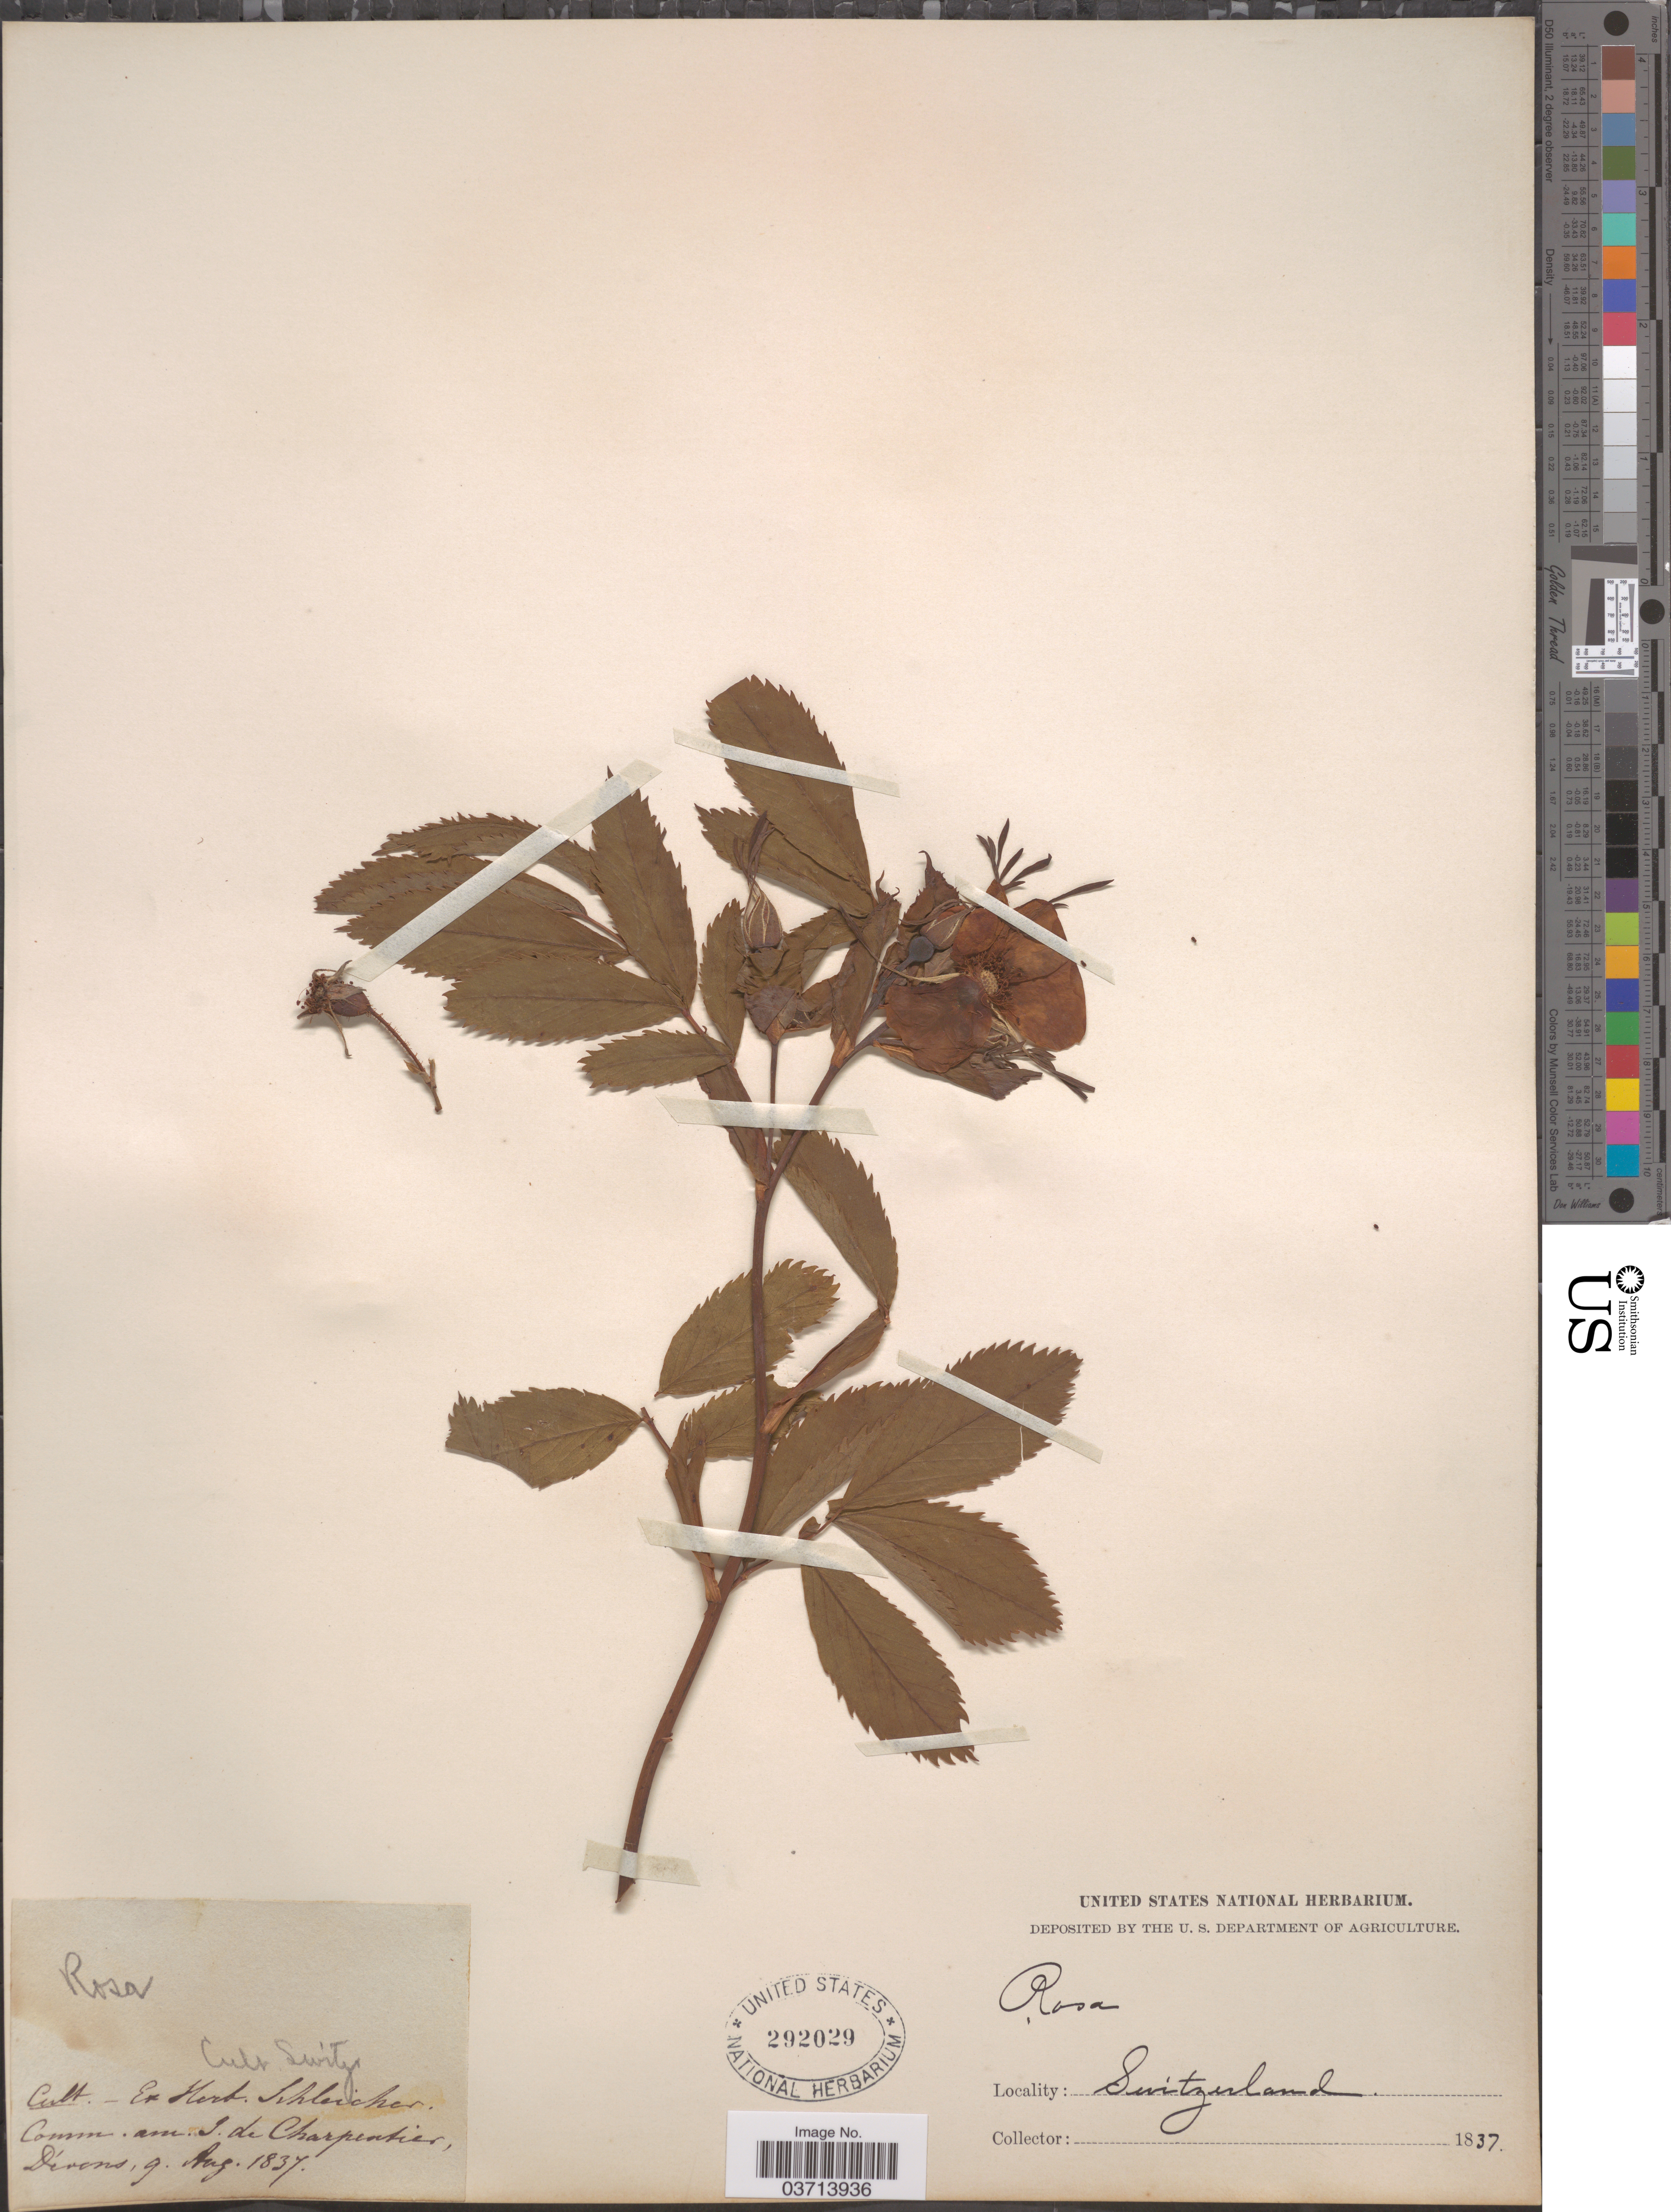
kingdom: Plantae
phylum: Tracheophyta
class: Magnoliopsida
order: Rosales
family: Rosaceae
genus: Rosa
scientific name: Rosa sp.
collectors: ex herb. Schleicher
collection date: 1837-08-09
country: Switzerland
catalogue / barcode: US 292029